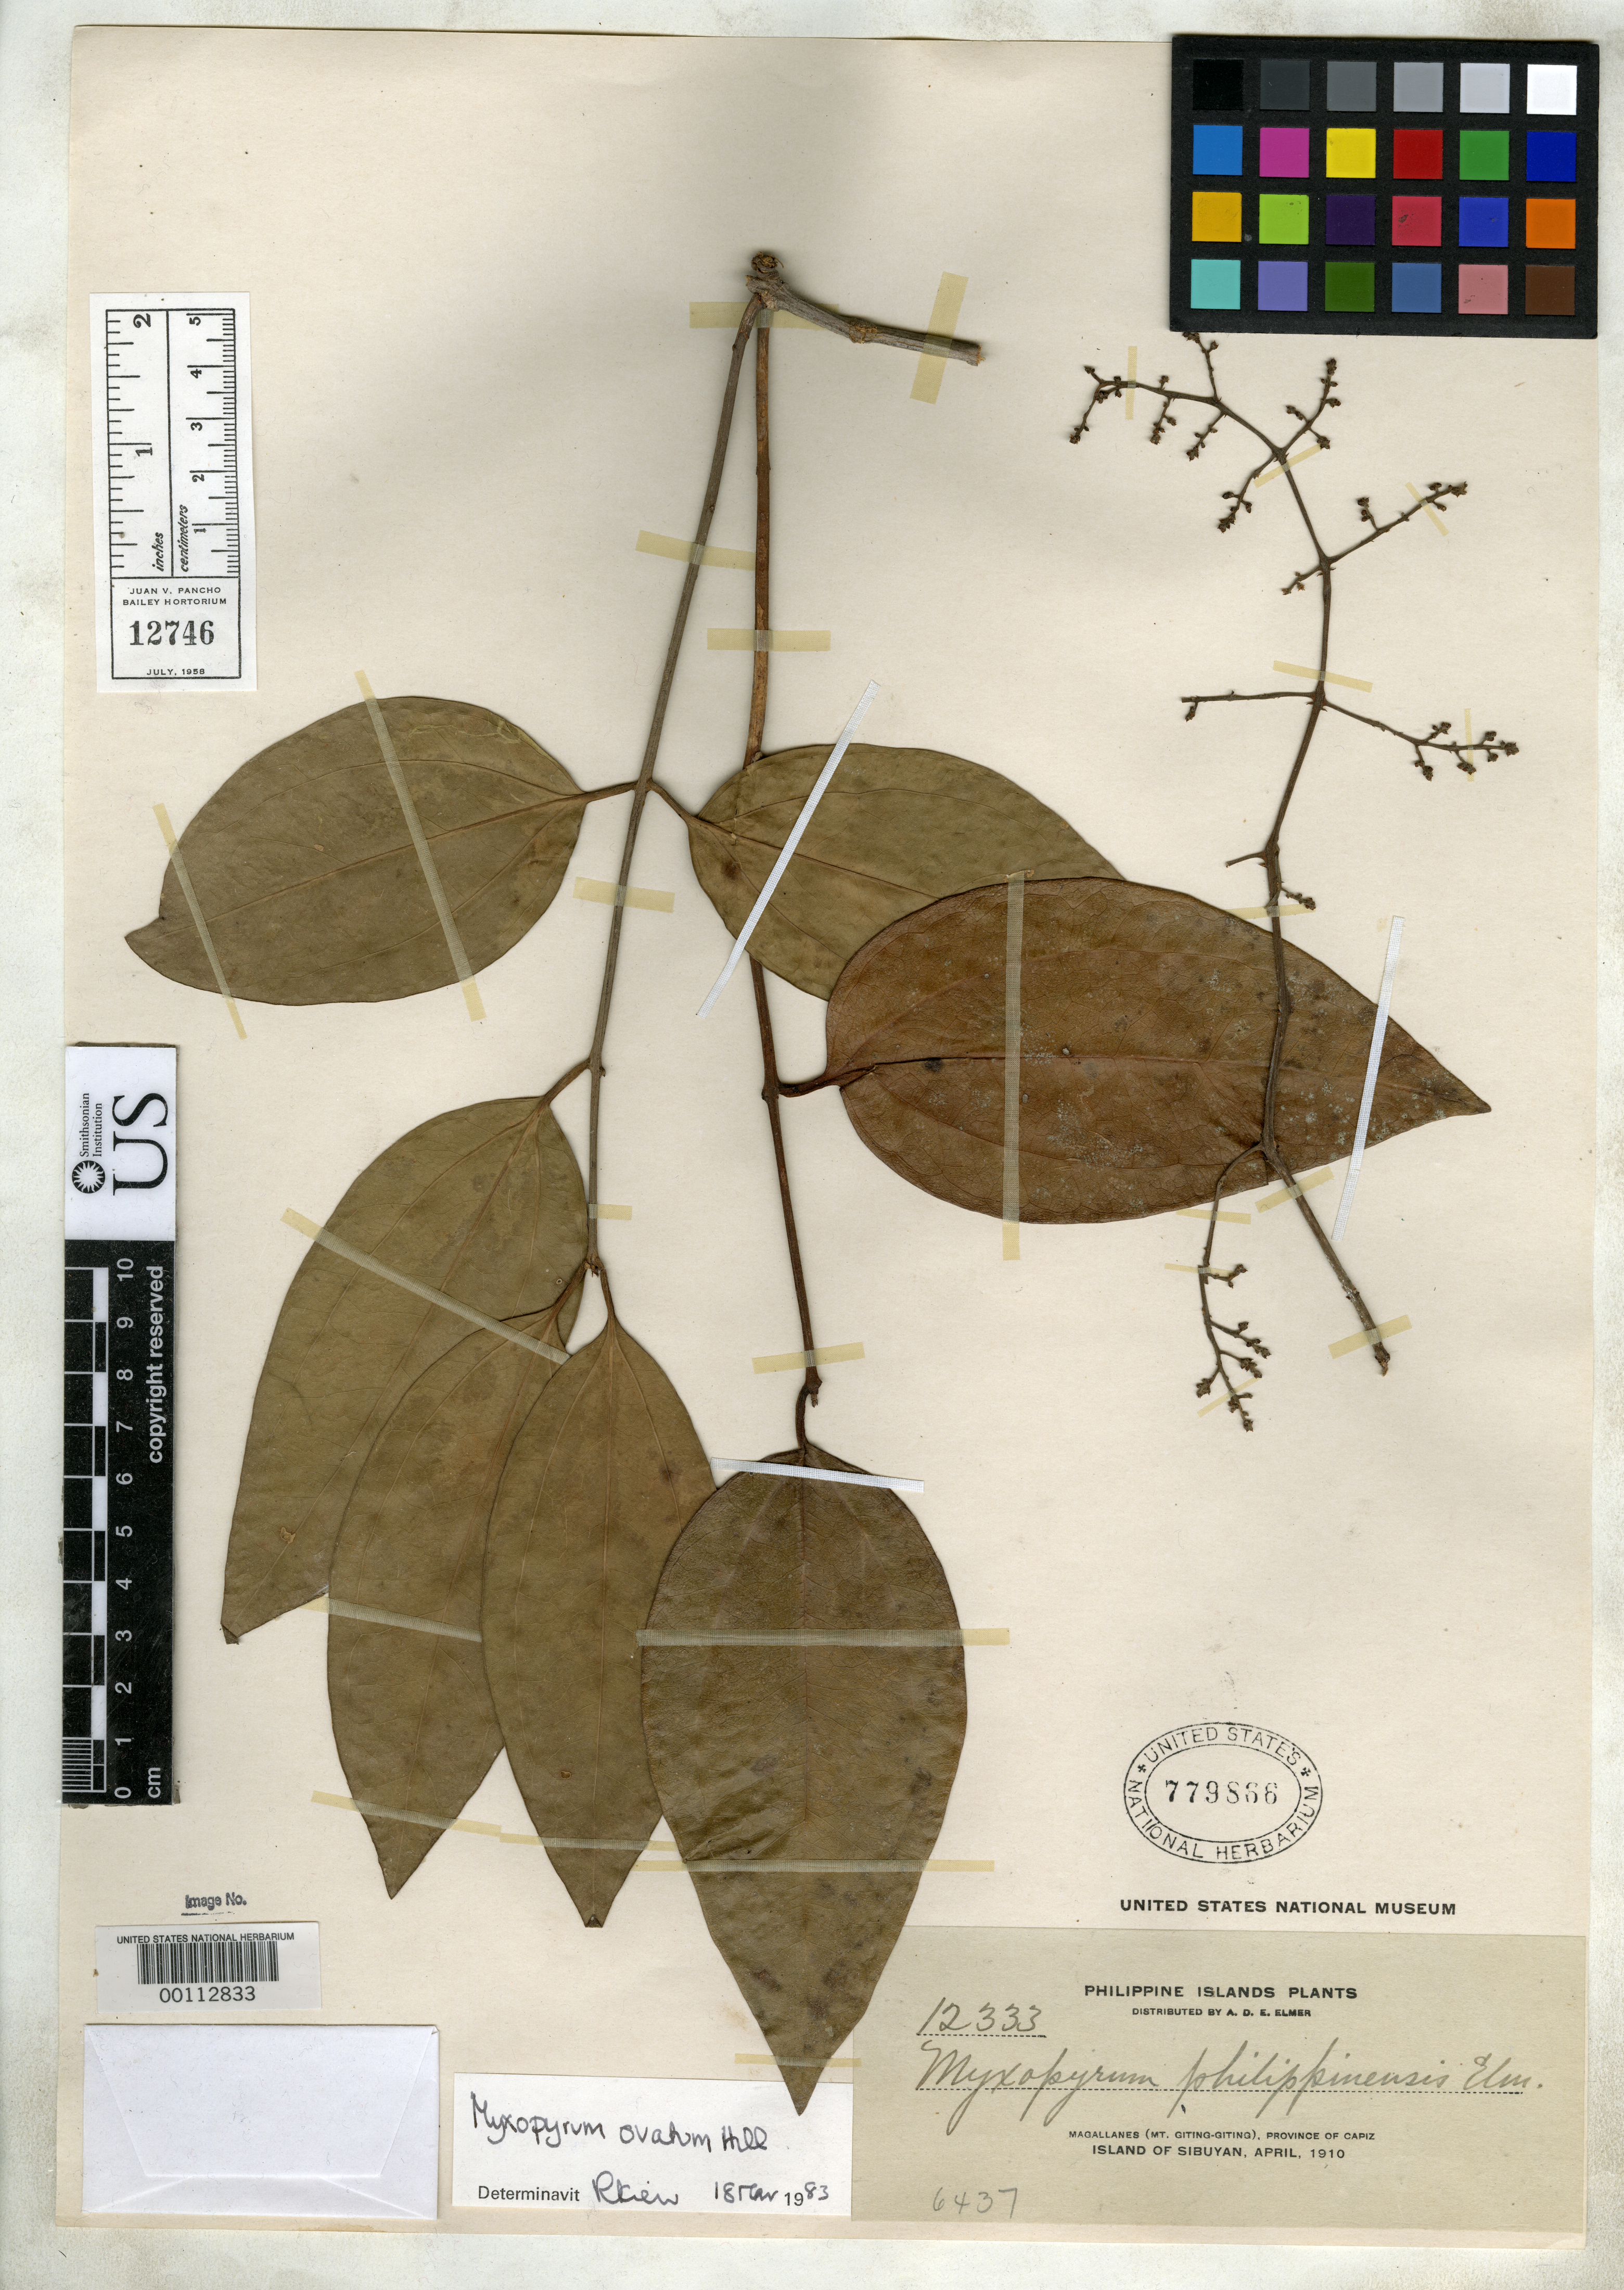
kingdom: Plantae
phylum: Tracheophyta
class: Magnoliopsida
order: Lamiales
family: Oleaceae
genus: Myxopyrum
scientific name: Myxopyrum philippinense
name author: Elmer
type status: Isotype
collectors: A. D. E. Elmer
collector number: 12333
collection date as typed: Apr 1910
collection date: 1910-04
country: Philippines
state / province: Mimaropa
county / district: Romblon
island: Sibuyan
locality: Magallanes (Mt. Giting-Giting), Province of Capiz, Island of Sibuyan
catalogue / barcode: US 779866